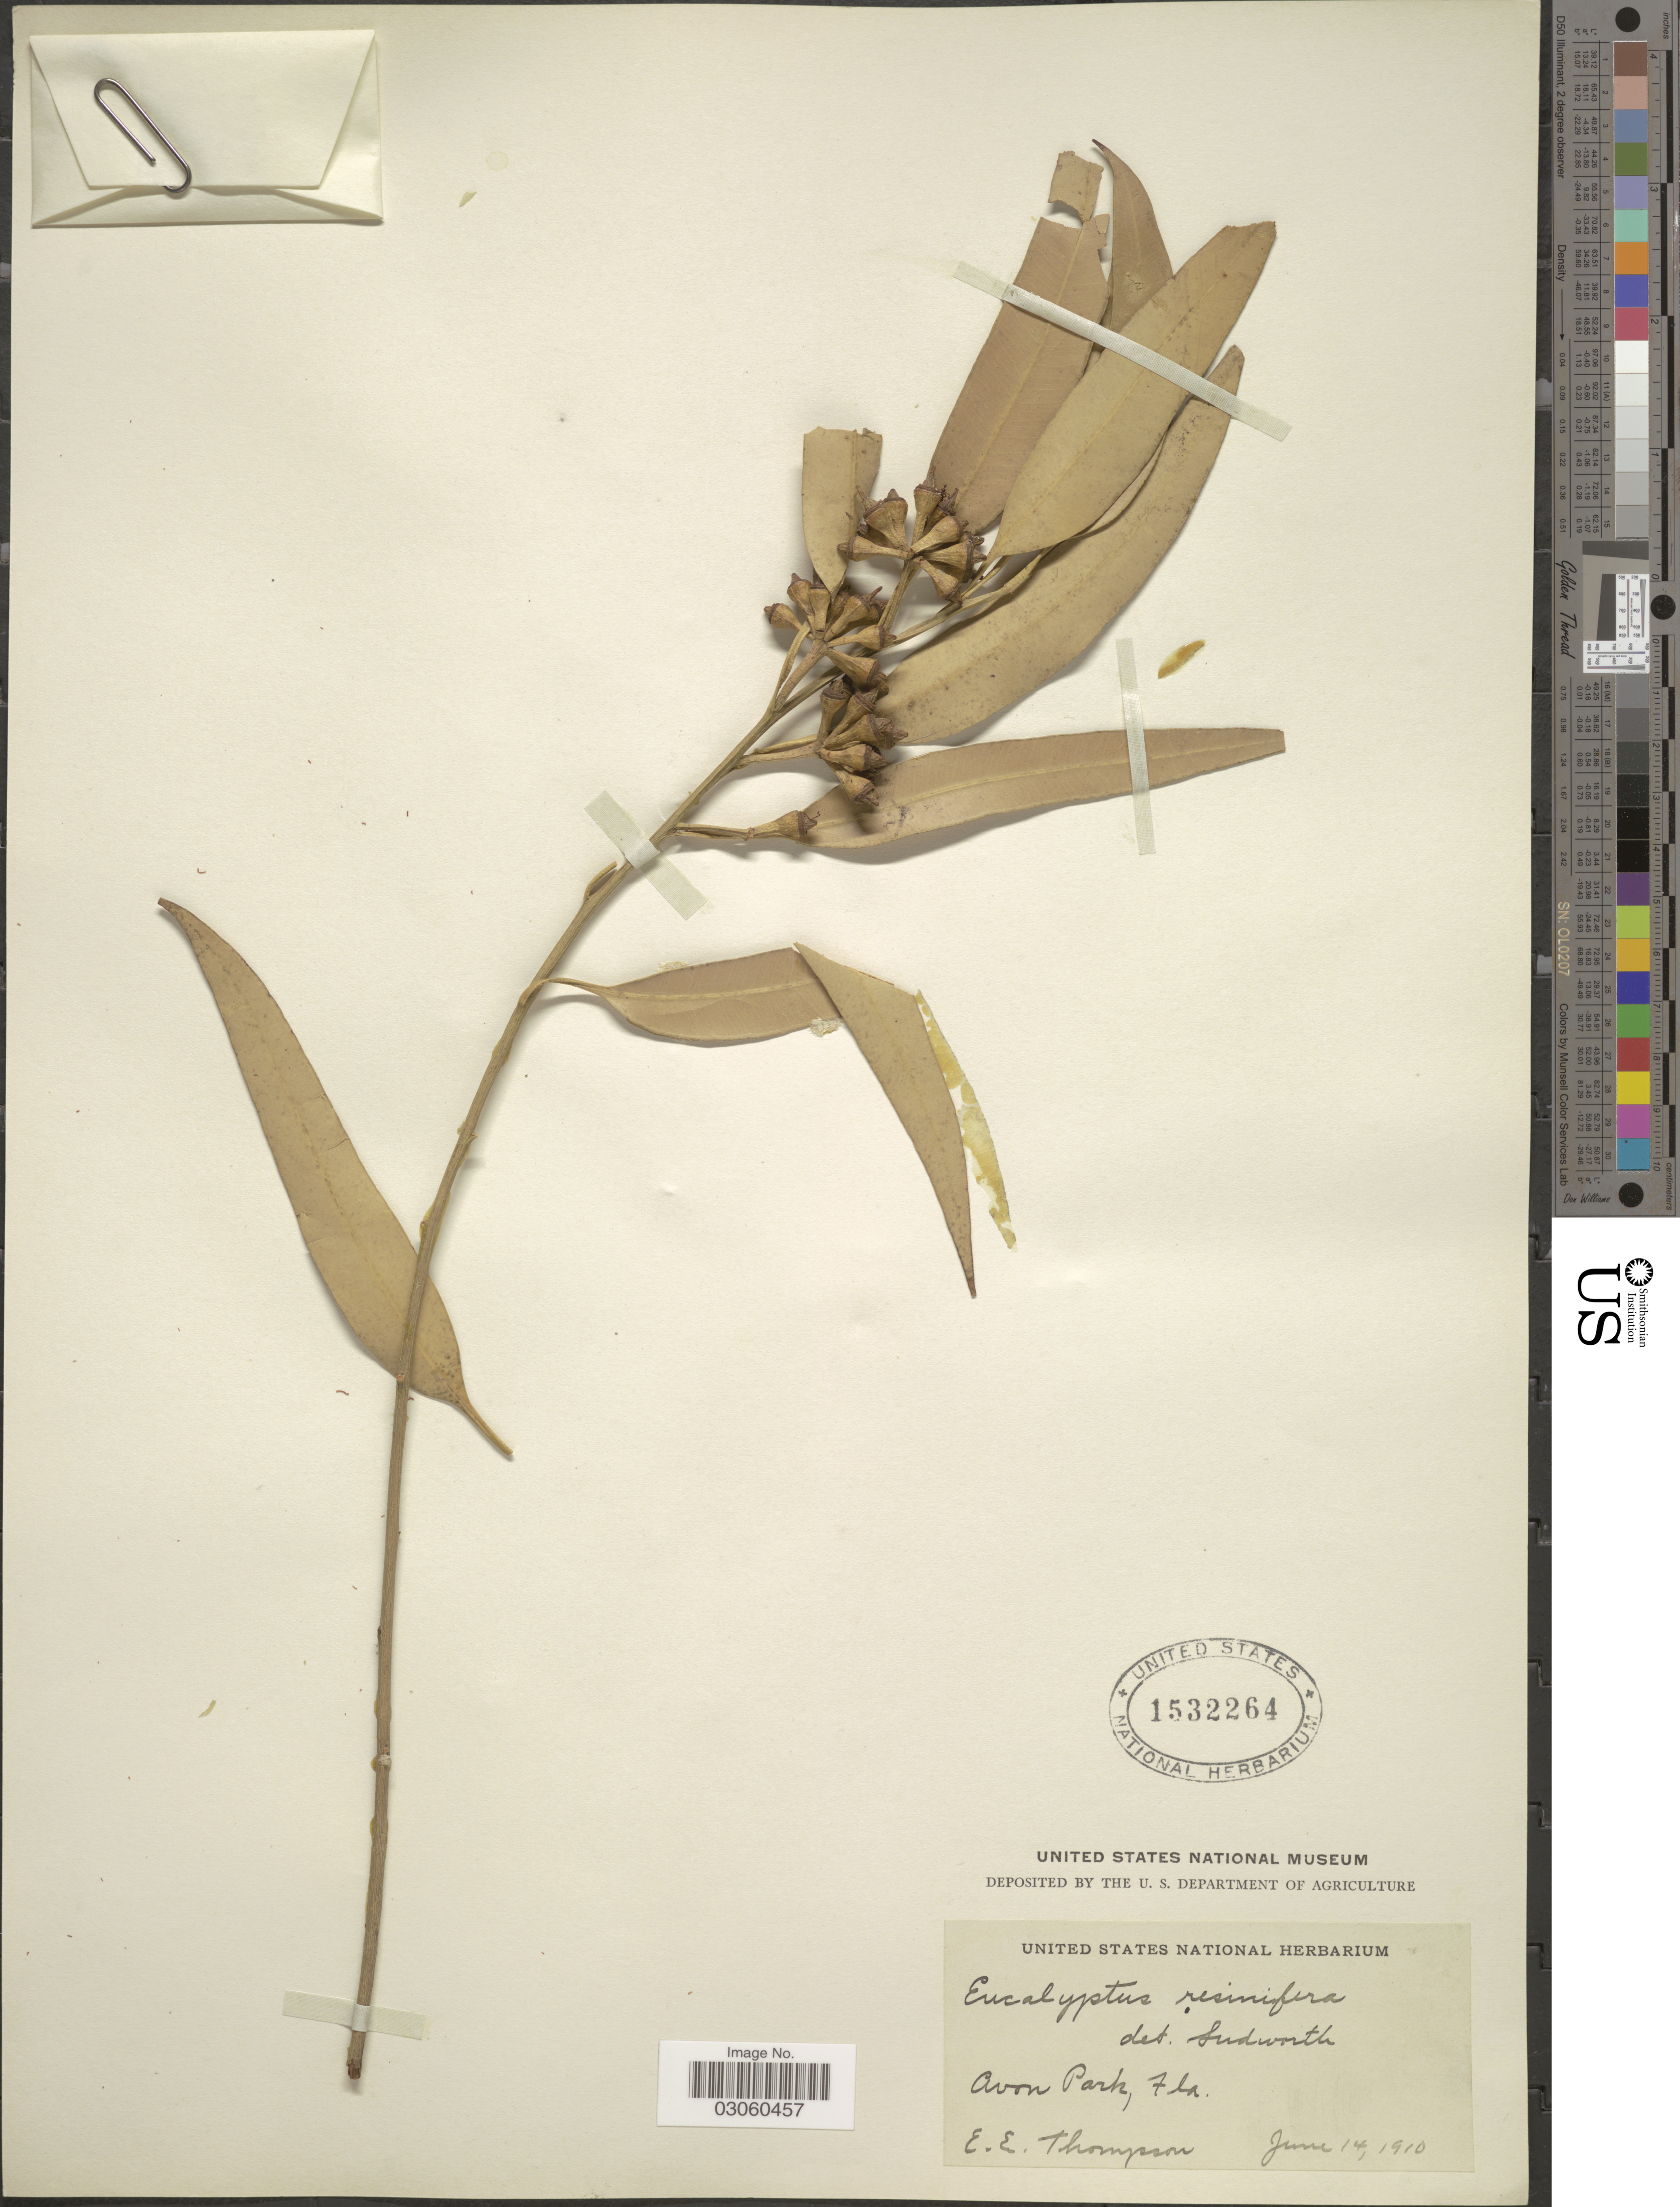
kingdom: Plantae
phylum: Tracheophyta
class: Magnoliopsida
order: Myrtales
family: Myrtaceae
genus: Eucalyptus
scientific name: Eucalyptus resinifera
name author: J. White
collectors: E. Thompson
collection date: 1910-06-14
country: United States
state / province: Florida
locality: Avon Park, Fla.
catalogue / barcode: US 1532264